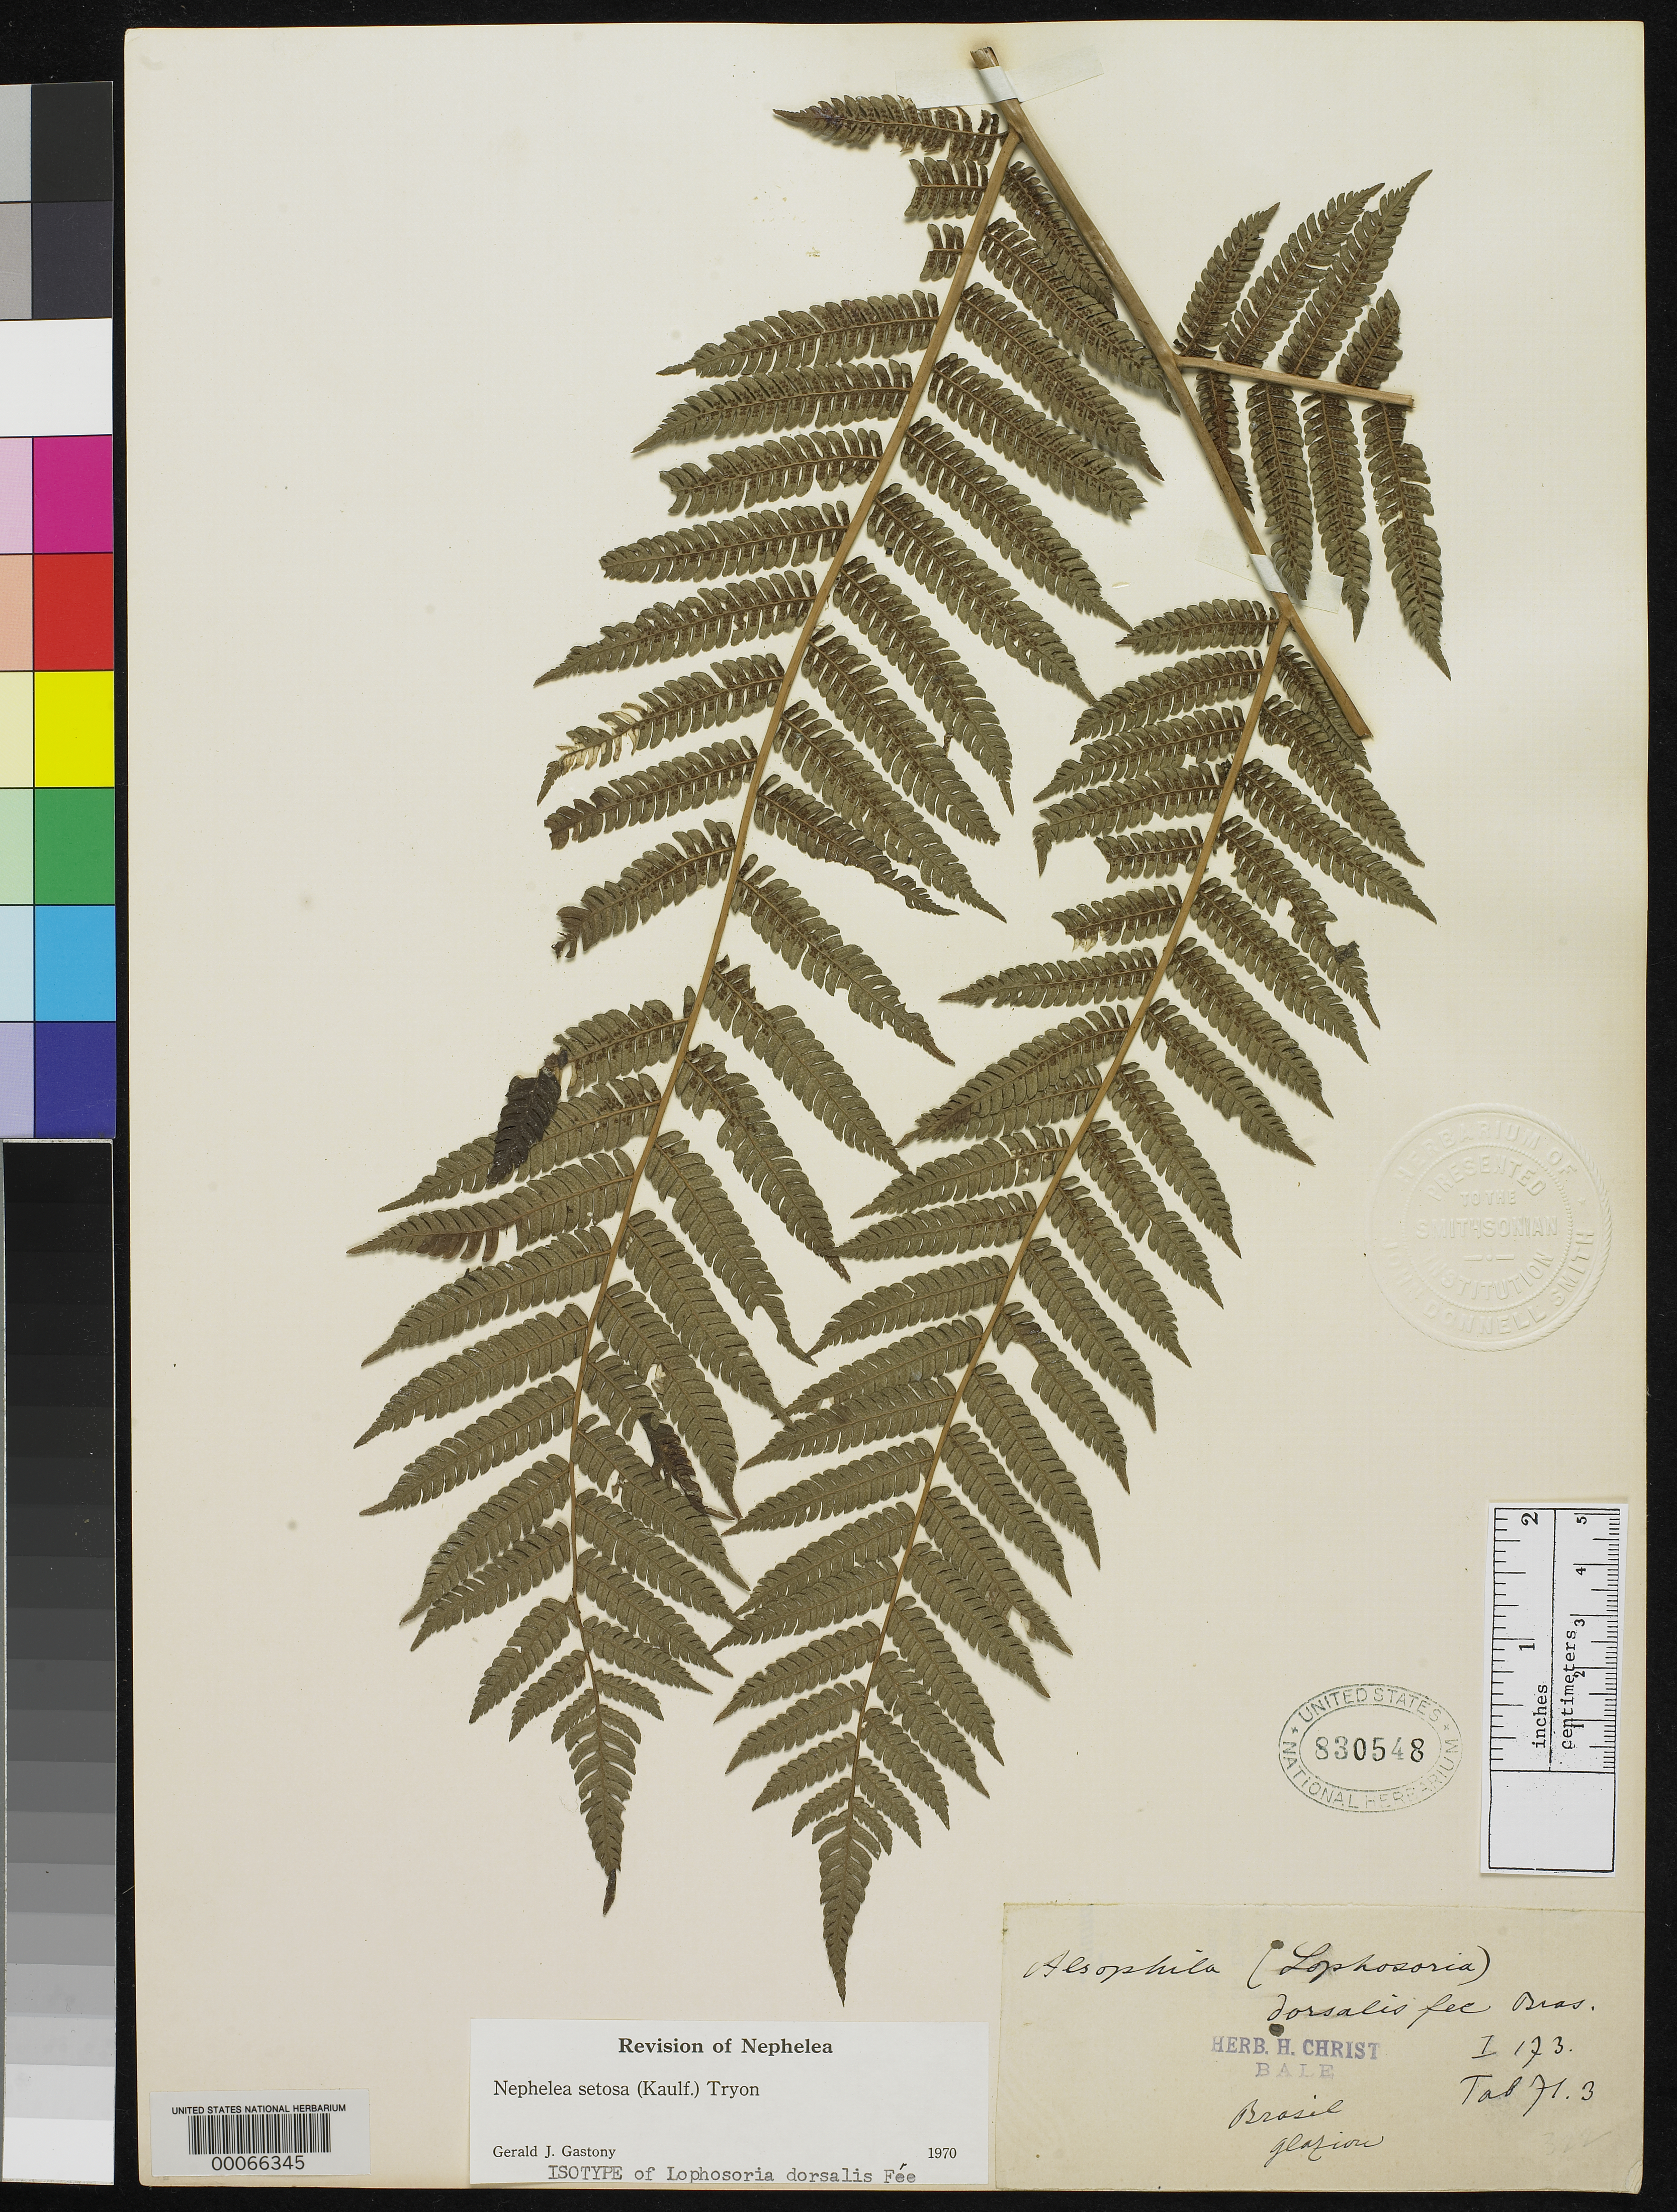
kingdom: Plantae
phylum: Tracheophyta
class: Polypodiopsida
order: Cyatheales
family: Dicksoniaceae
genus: Lophosoria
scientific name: Lophosoria dorsalis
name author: Fée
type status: Isotype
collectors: A. F. M. Glaziou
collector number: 2287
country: Brazil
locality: Novo Friburgo.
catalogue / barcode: US 830548